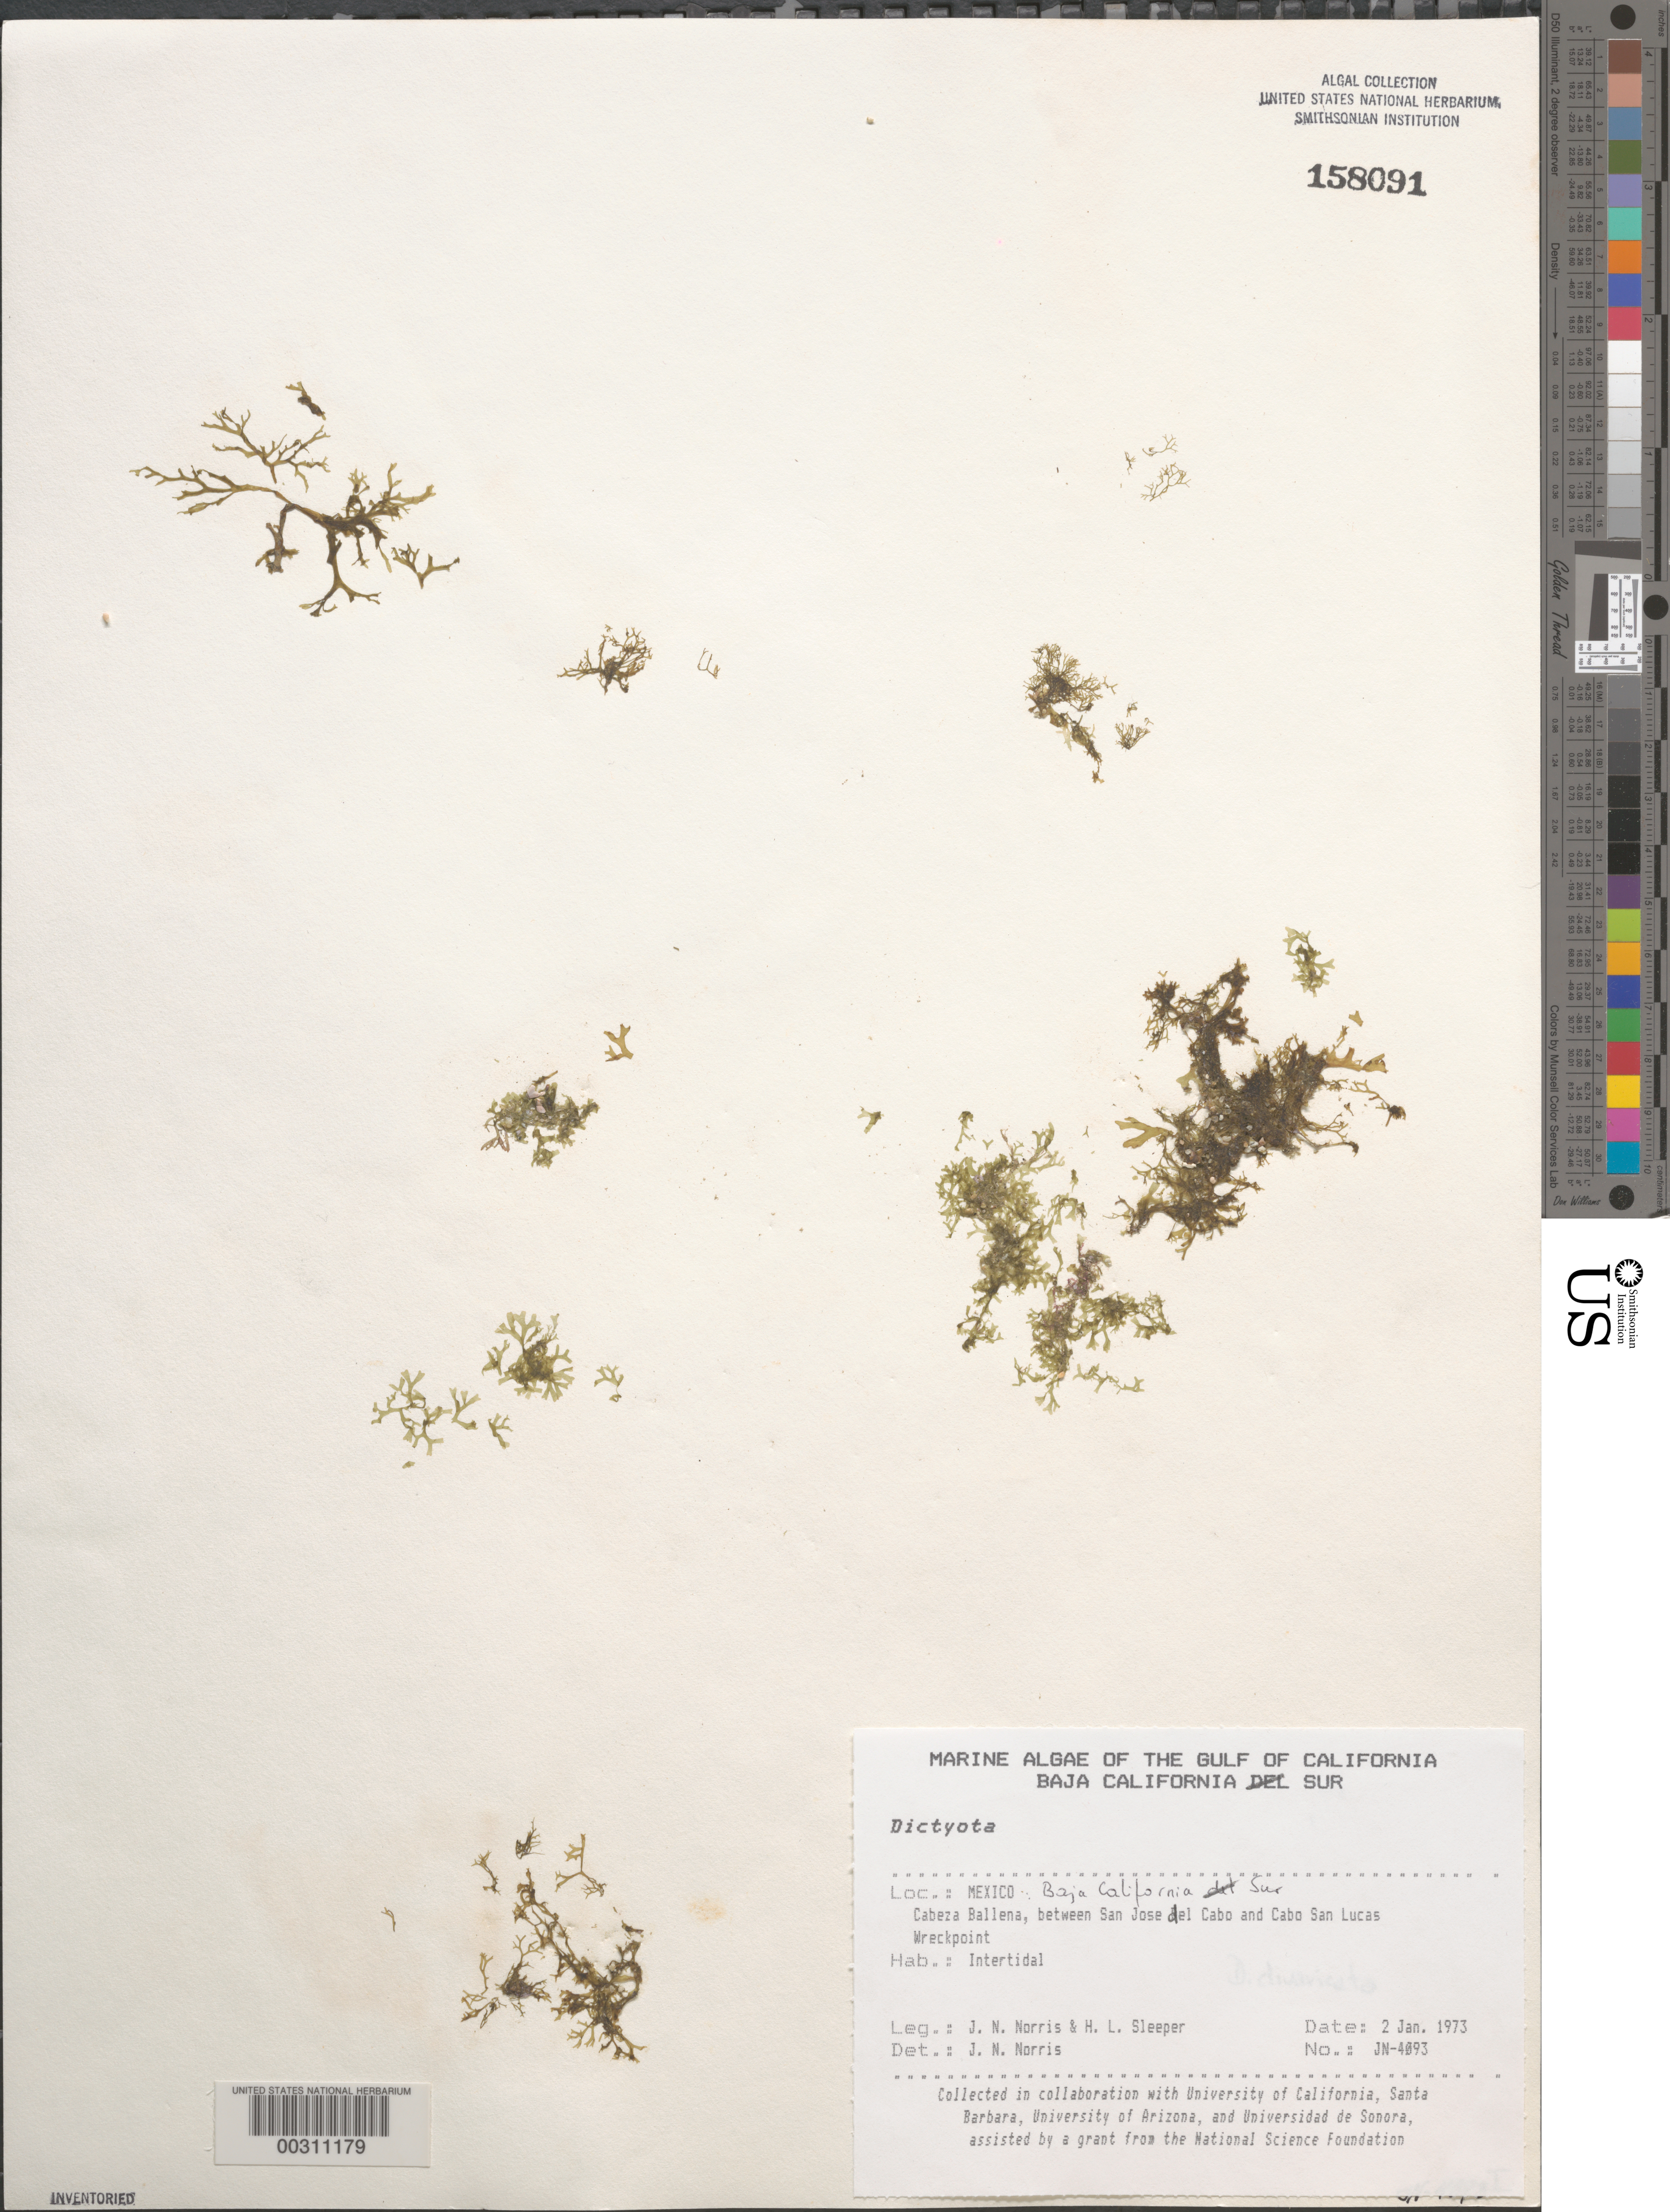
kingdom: Chromista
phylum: Ochrophyta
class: Phaeophyceae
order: Dictyotales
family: Dictyotaceae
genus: Dictyota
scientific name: Dictyota sp.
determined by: Norris, James N.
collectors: J. N. Norris & H. Sleeper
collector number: JN-4093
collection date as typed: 02 Jan 1973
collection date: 1973-01-02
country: Mexico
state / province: Baja California Sur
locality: Cabeza Ballena, between San Jose del Cabo and Cabo San Lucas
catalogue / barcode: US 158091